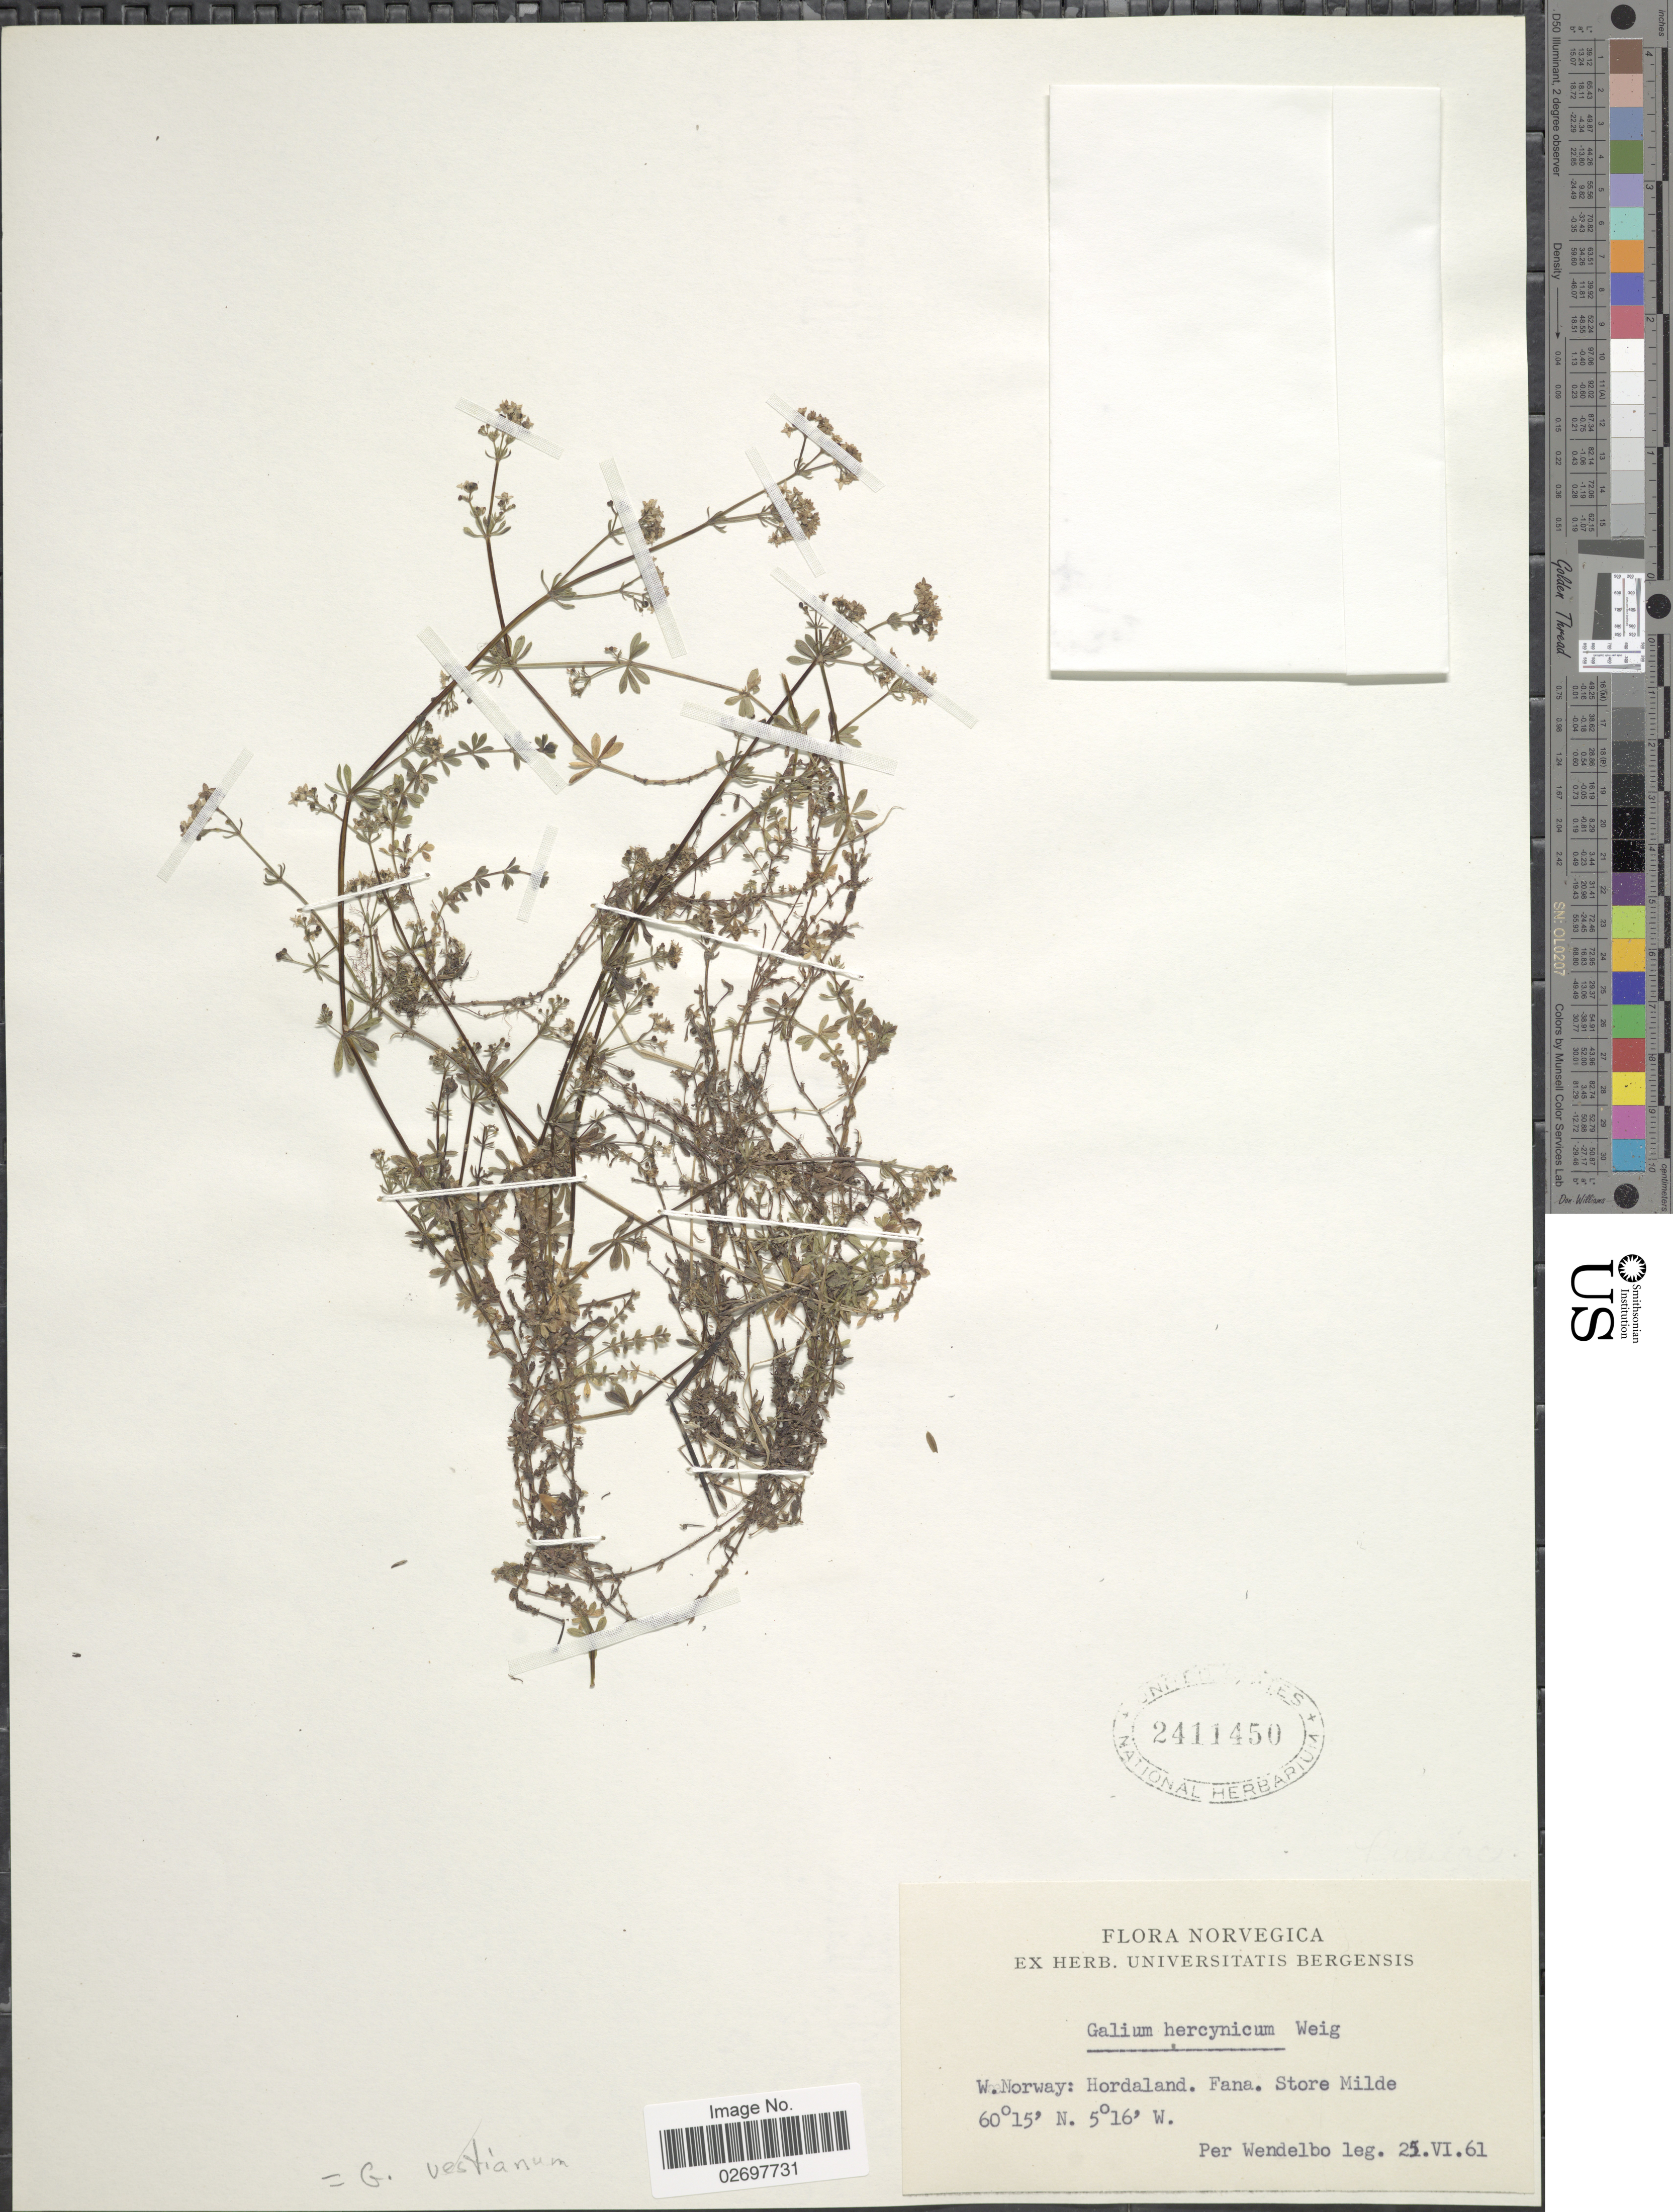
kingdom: Plantae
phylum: Tracheophyta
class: Magnoliopsida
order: Gentianales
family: Rubiaceae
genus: Galium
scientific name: Galium vestianum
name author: Schult.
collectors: P. Wendelbo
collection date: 1961-06-25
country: Norway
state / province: Hordaland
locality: W. Norway: Hordaland, Fana Store Milde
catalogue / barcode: US 2411450